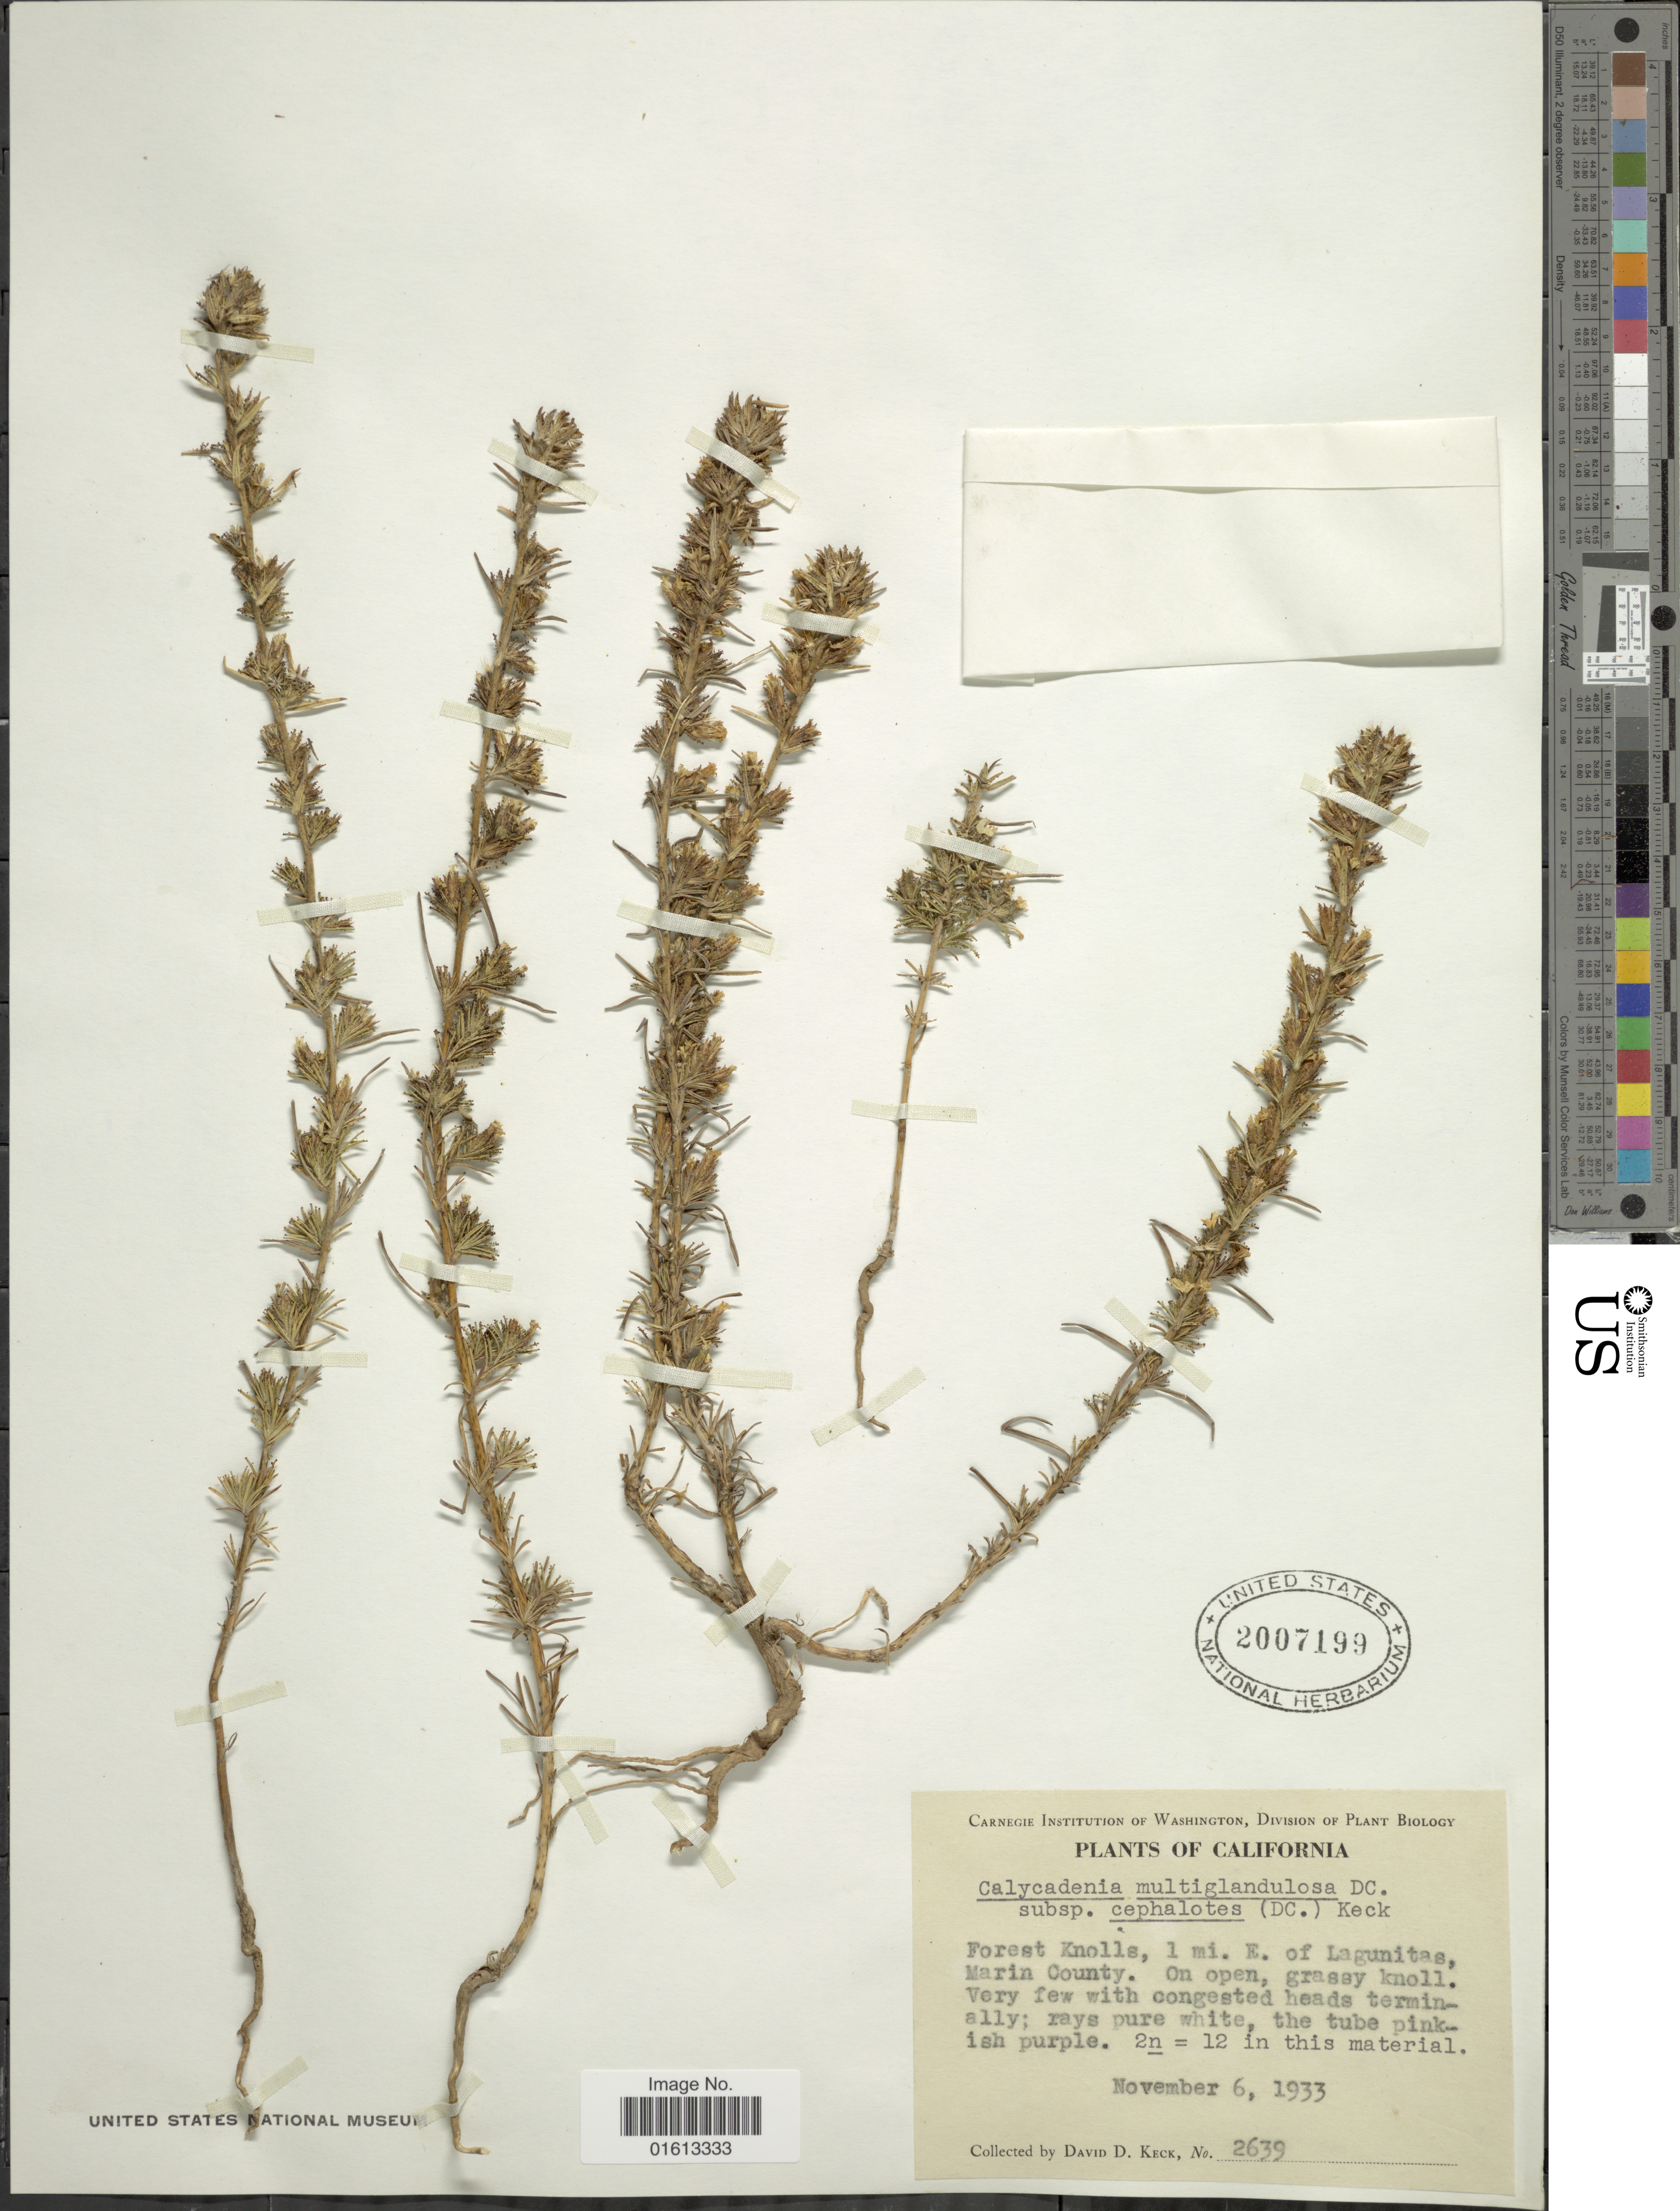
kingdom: Plantae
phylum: Tracheophyta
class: Magnoliopsida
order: Asterales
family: Asteraceae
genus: Calycadenia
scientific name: Calycadenia multiglandulosa subsp. cephalotes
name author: (DC.) D.D. Keck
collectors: D. D. Keck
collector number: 2639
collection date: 1933-11-06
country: United States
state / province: California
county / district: Marin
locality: Forest Knolls, 1 mi. E. of Lagunitas, Marin County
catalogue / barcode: US 2007199